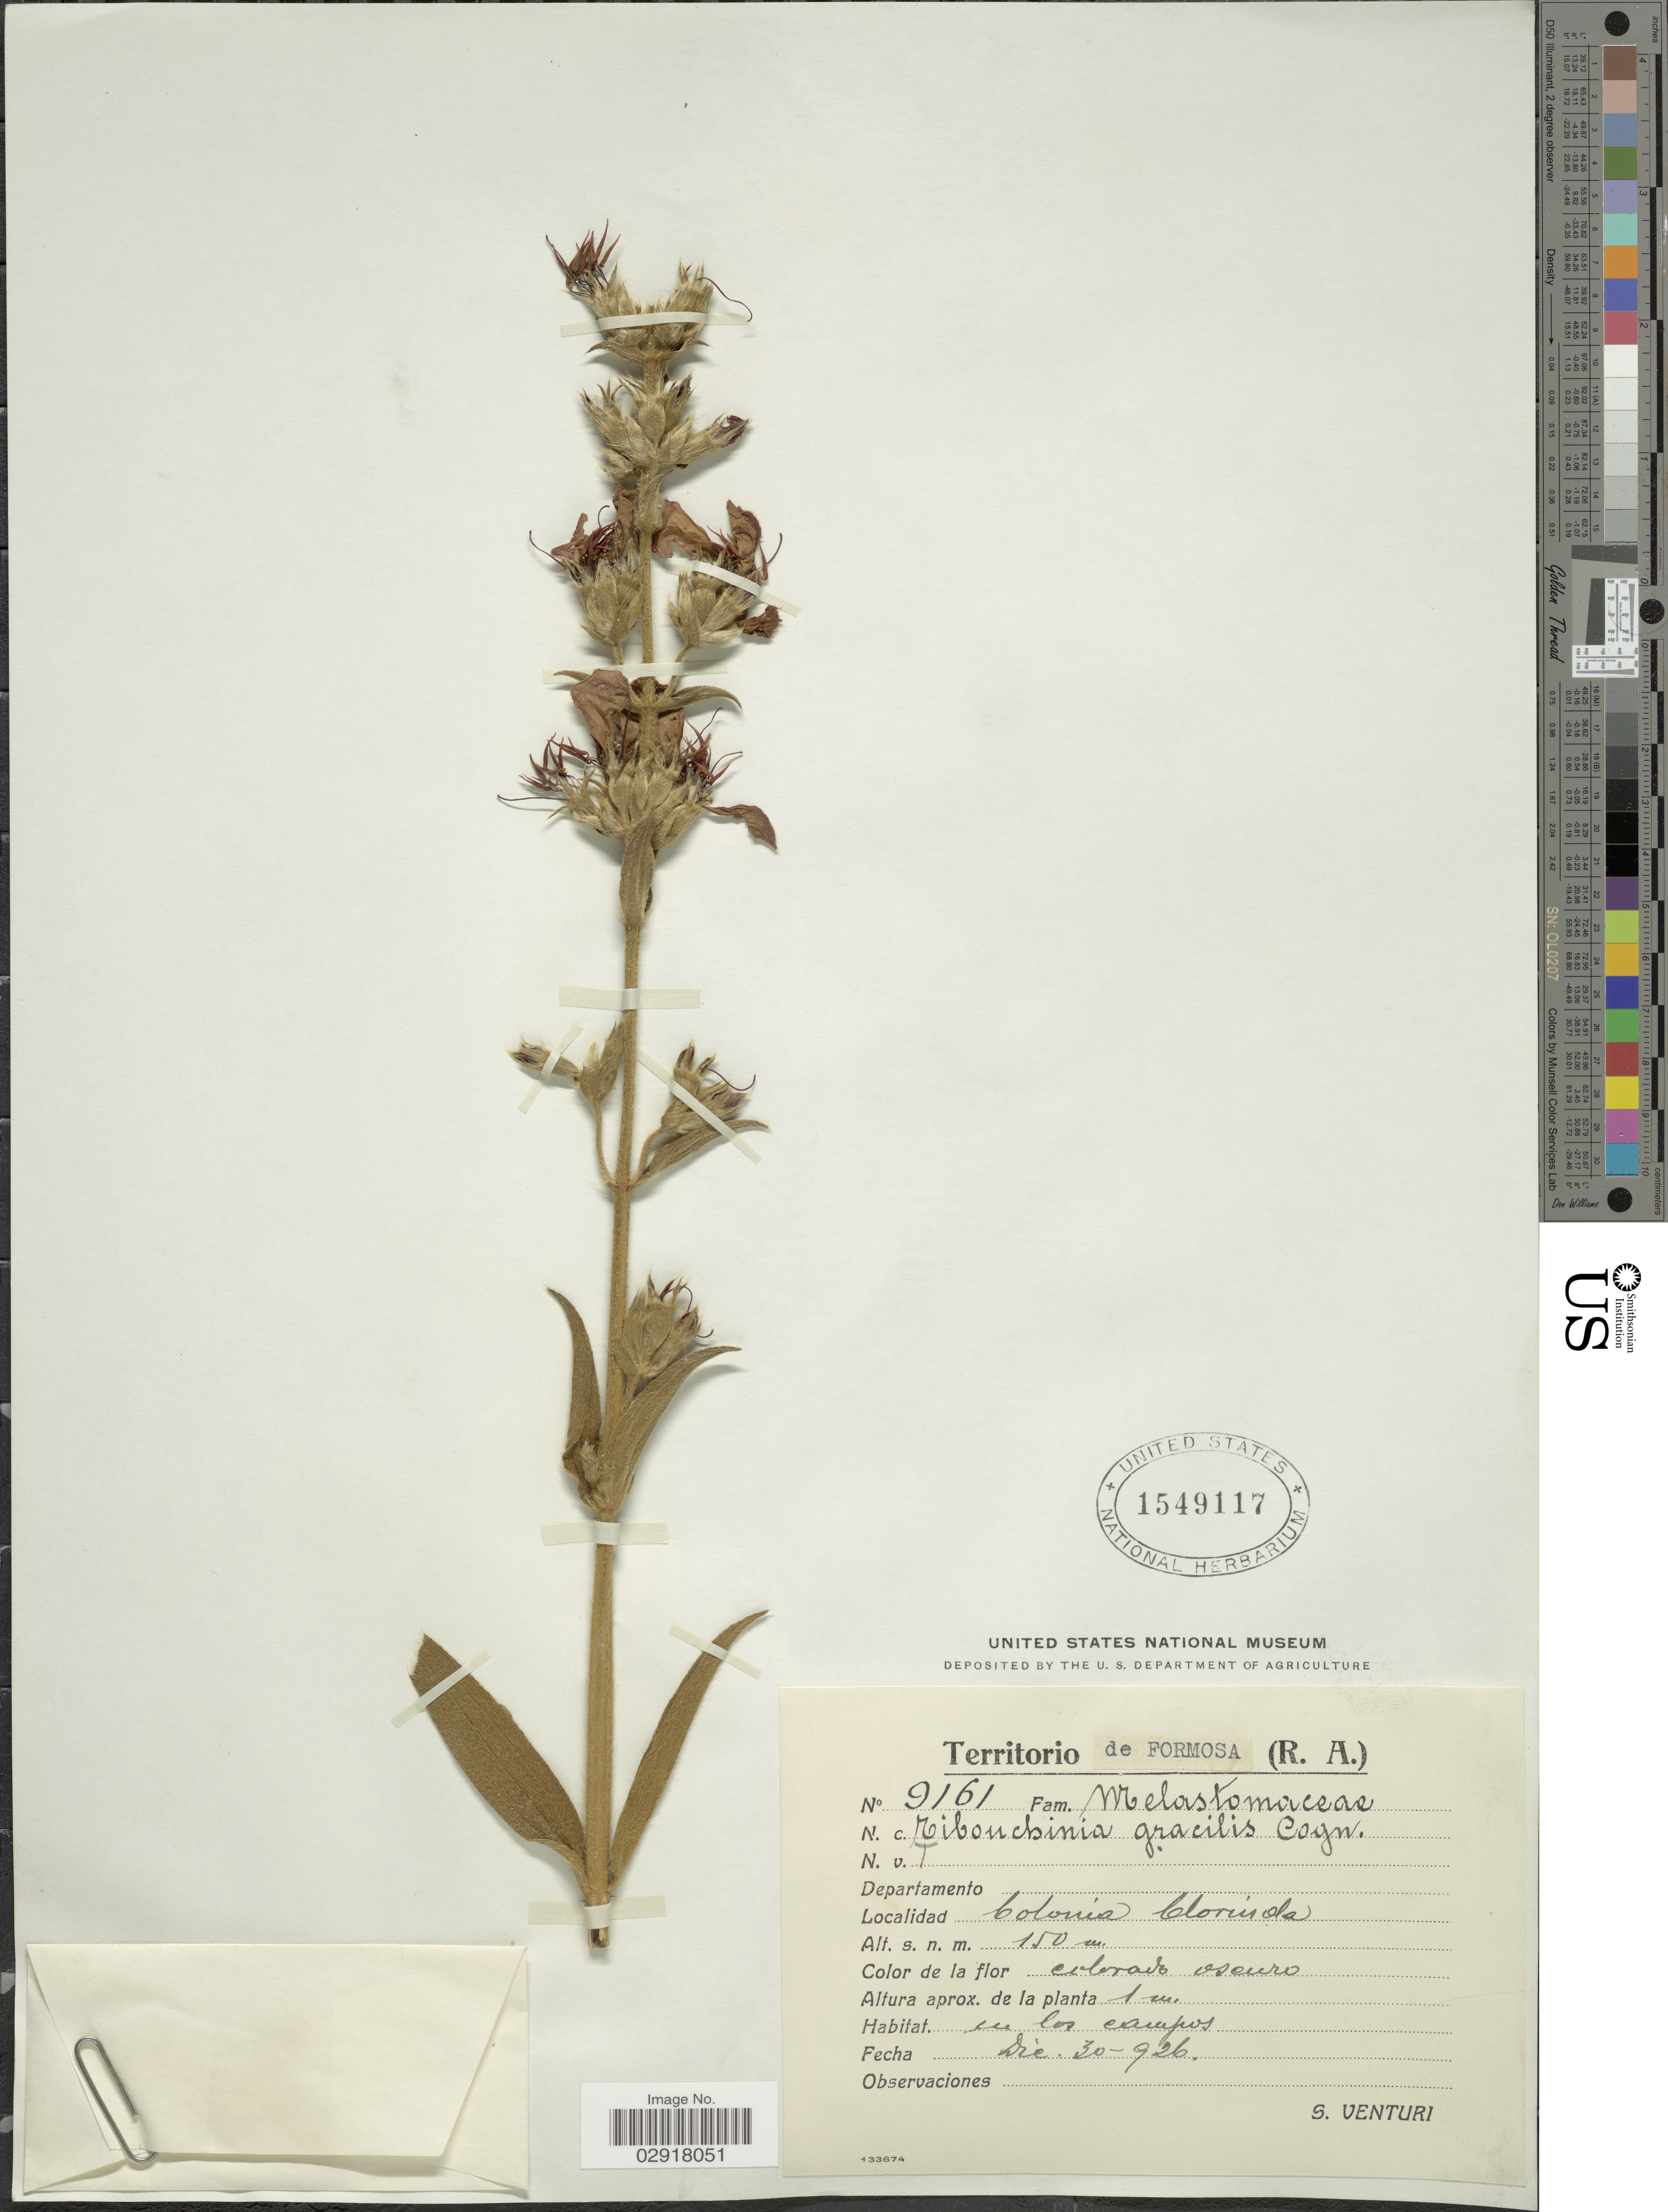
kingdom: Plantae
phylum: Tracheophyta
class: Magnoliopsida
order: Myrtales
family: Melastomataceae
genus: Chaetogastra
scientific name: Chaetogastra gracilis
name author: (Bonpl.) DC.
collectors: S. Venturi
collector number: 9161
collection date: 1926-12-30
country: Argentina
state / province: Formosa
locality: Territorio de Formosa. Colonia Clorinda.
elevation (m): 150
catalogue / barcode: US 1549117